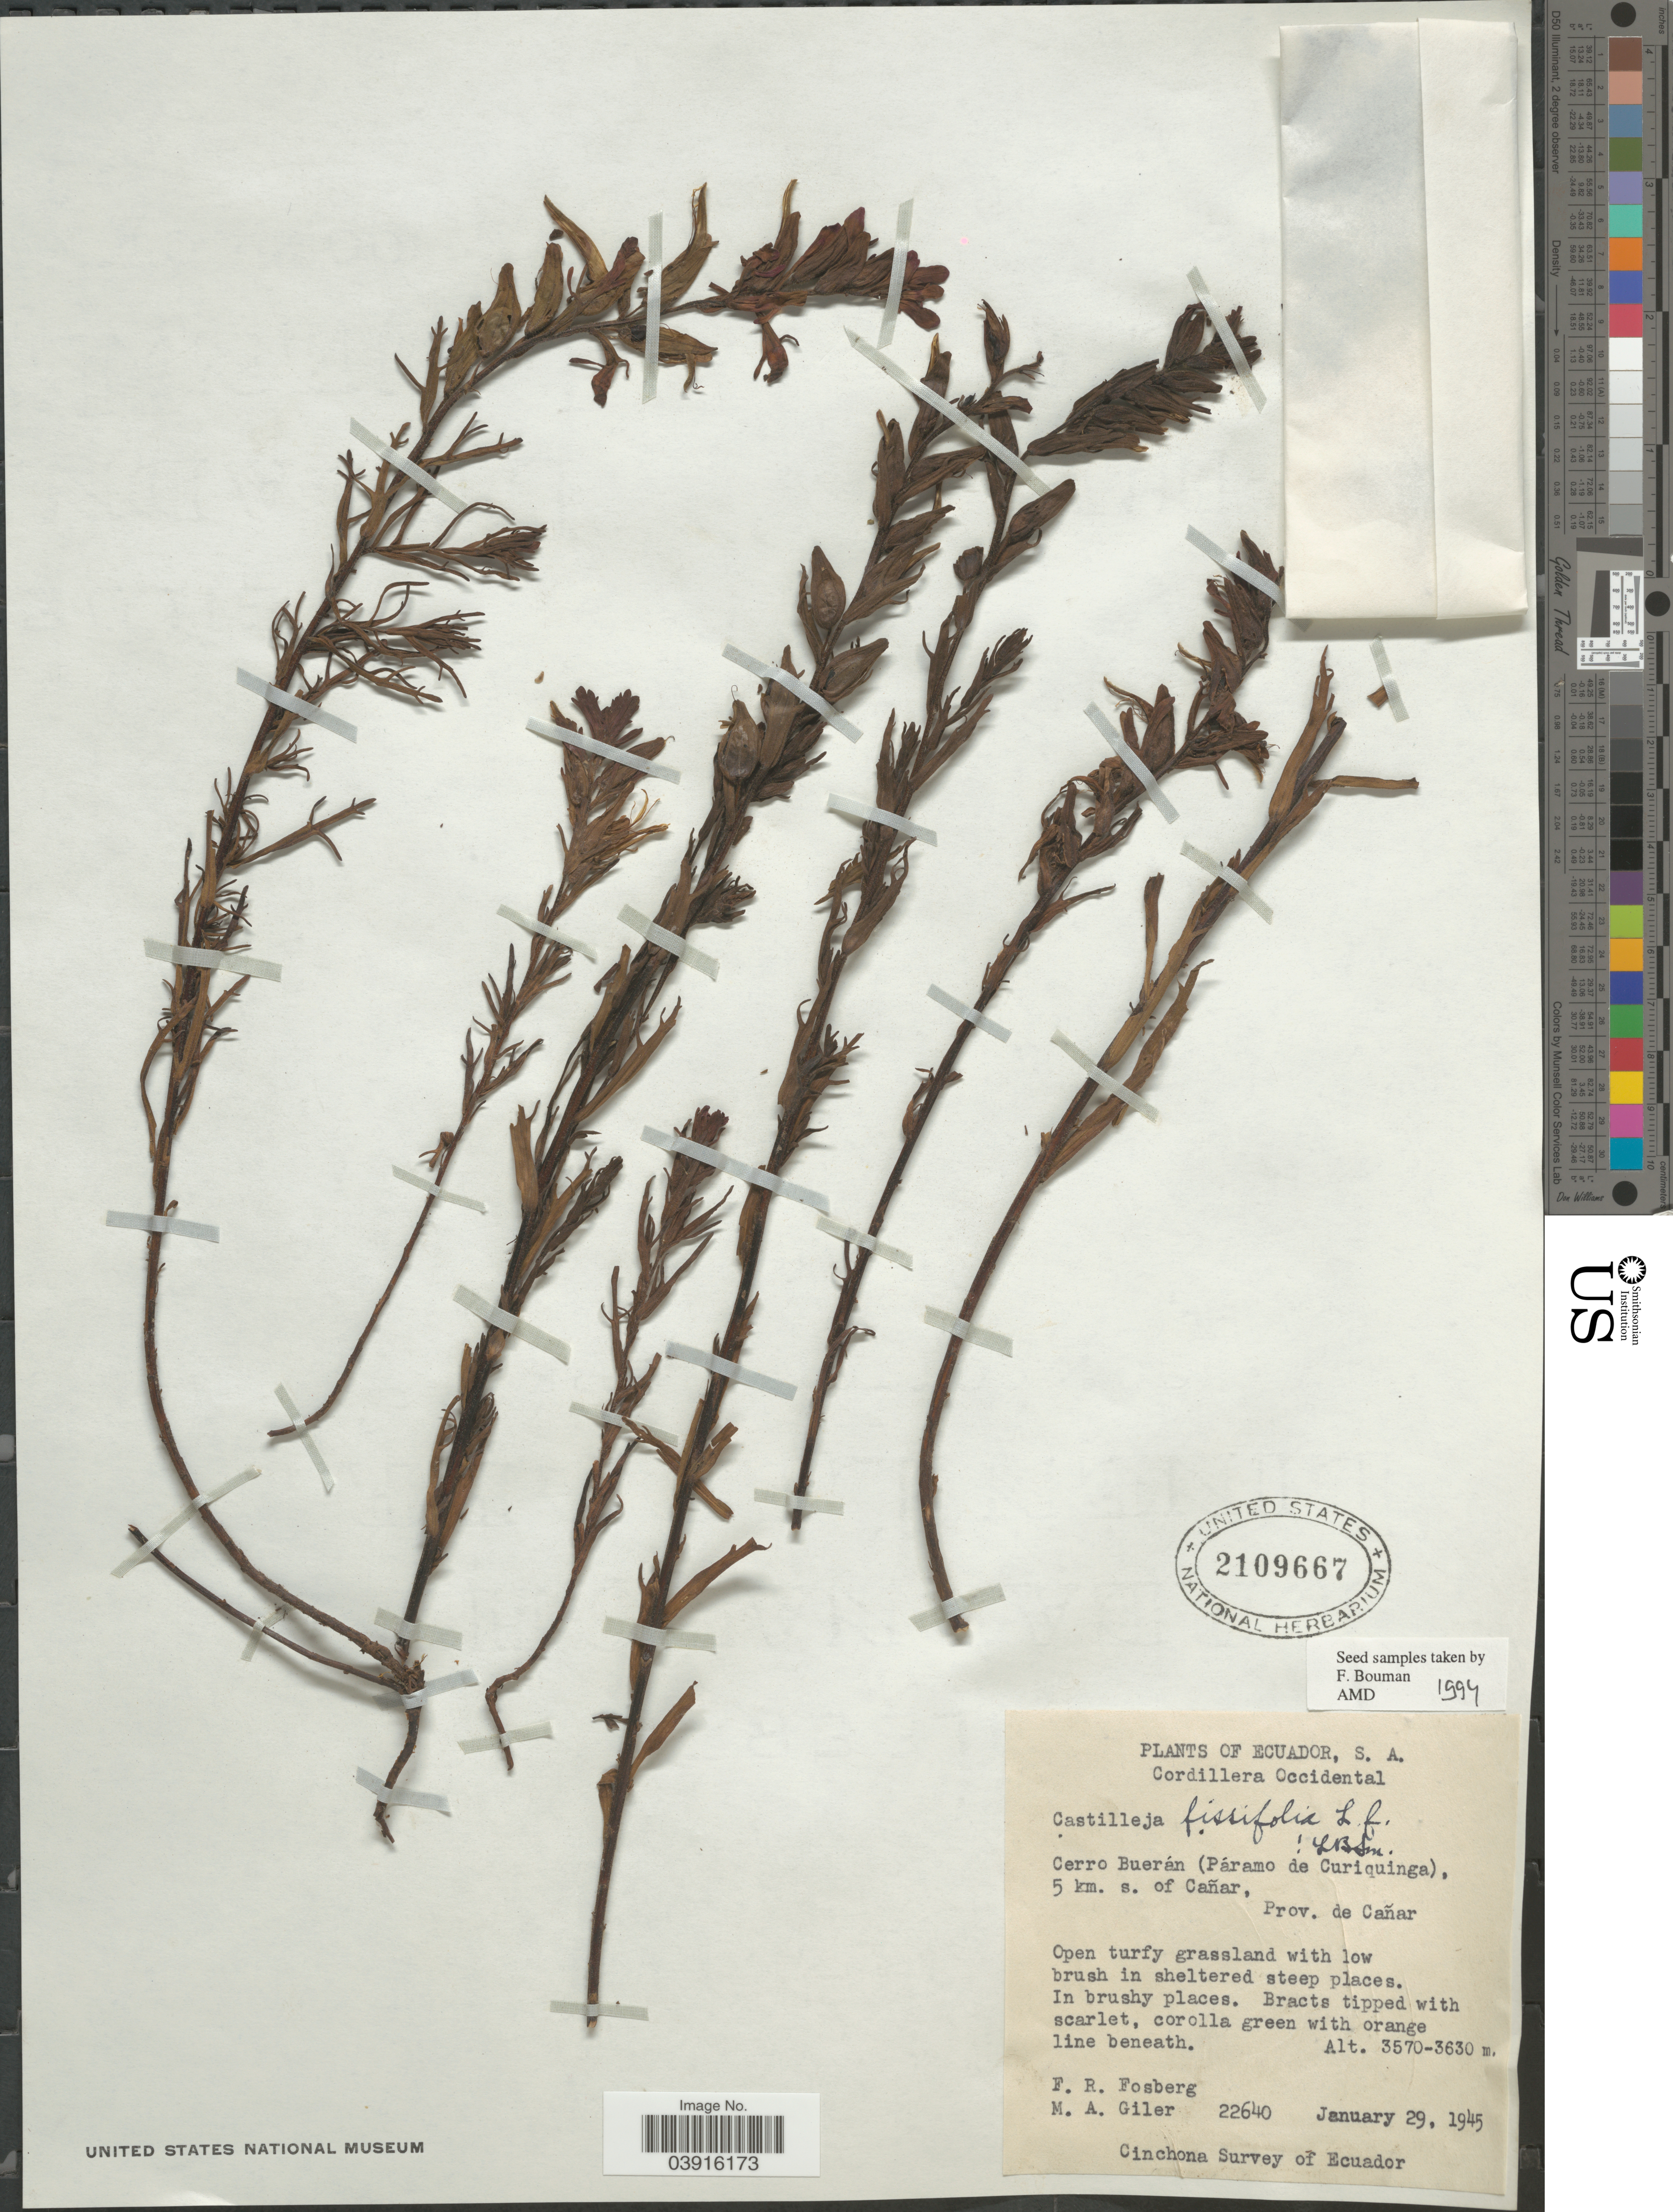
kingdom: Plantae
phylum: Tracheophyta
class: Magnoliopsida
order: Lamiales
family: Orobanchaceae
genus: Castilleja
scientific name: Castilleja fissifolia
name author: L. f.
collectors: F. R. Fosberg & M. Giler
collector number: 22640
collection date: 1945-01-29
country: Ecuador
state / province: Cañar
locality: Cordillera Occidental. Cerro Buerán (Páramo de Curiquinga), 5 km. s. of Cañar.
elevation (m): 3570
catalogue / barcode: US 2109667